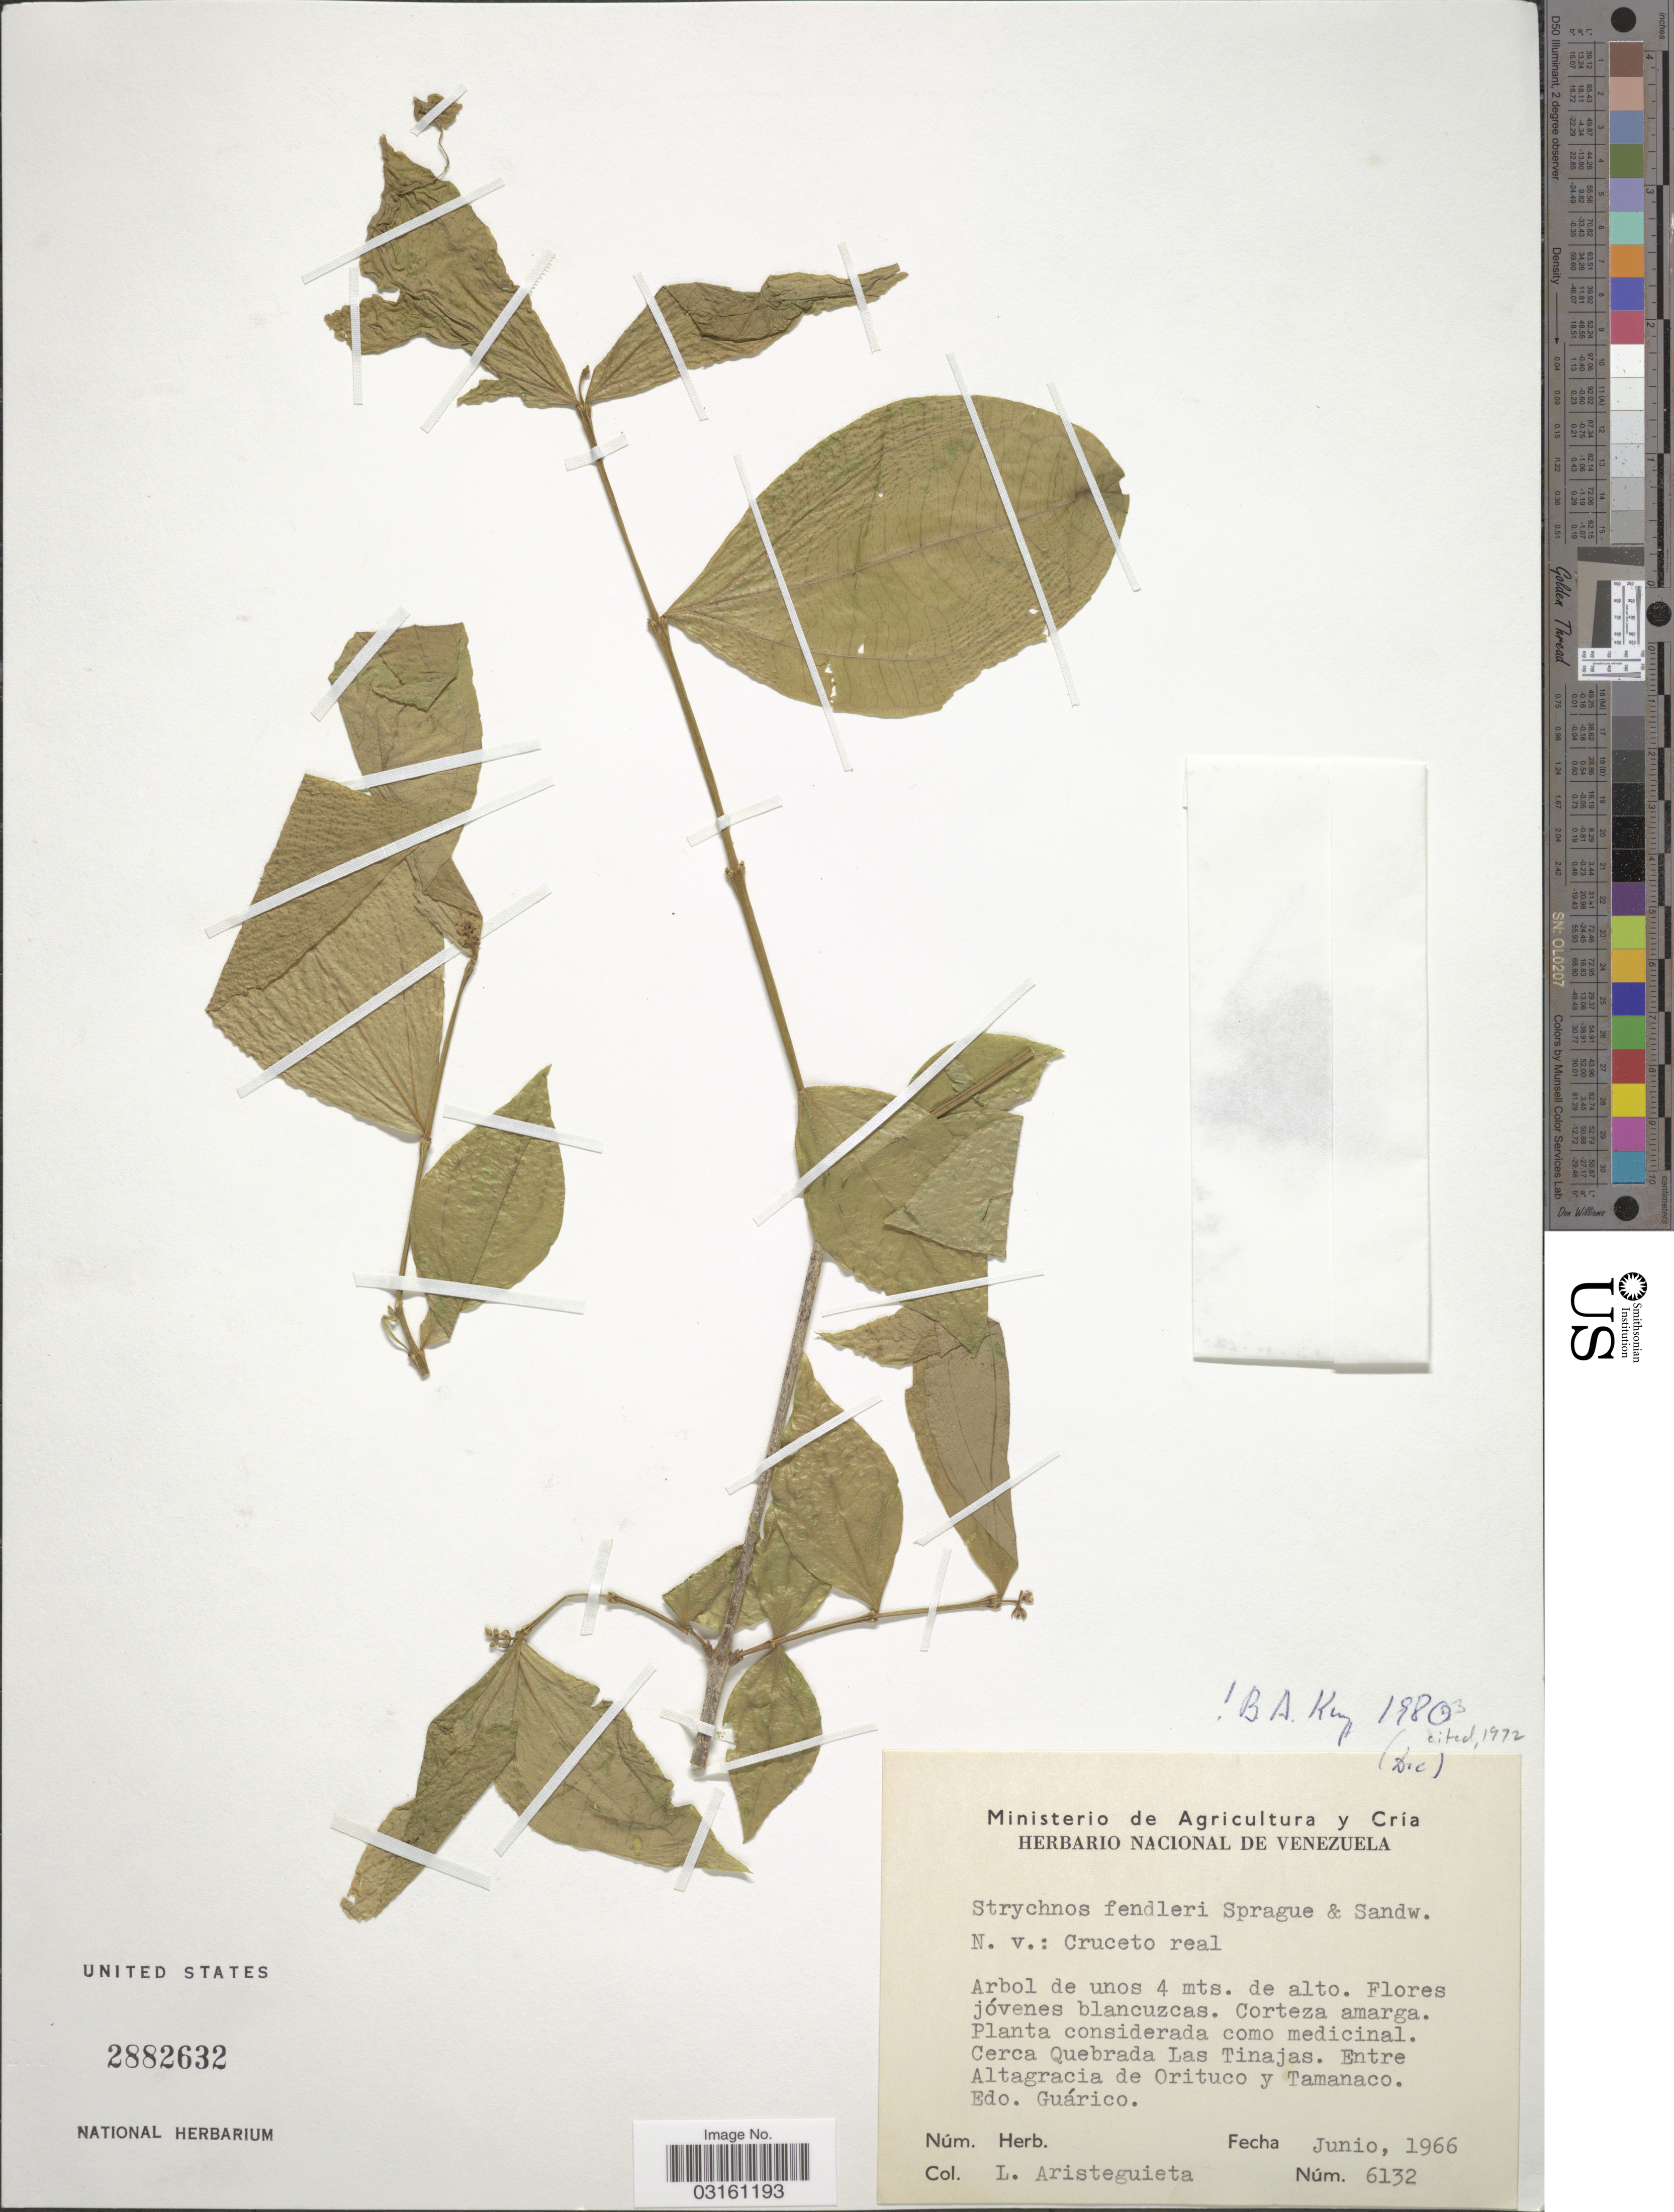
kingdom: Plantae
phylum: Tracheophyta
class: Magnoliopsida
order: Gentianales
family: Loganiaceae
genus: Strychnos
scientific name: Strychnos fendleri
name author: Sprague & Sandwith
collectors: L. Aristeguieta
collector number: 6132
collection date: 1966-06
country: Venezuela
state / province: Guárico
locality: Cerca Quebrada Las Tinajas. Entre Altagracia de Orituco y Tamanaco.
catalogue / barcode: US 2882632